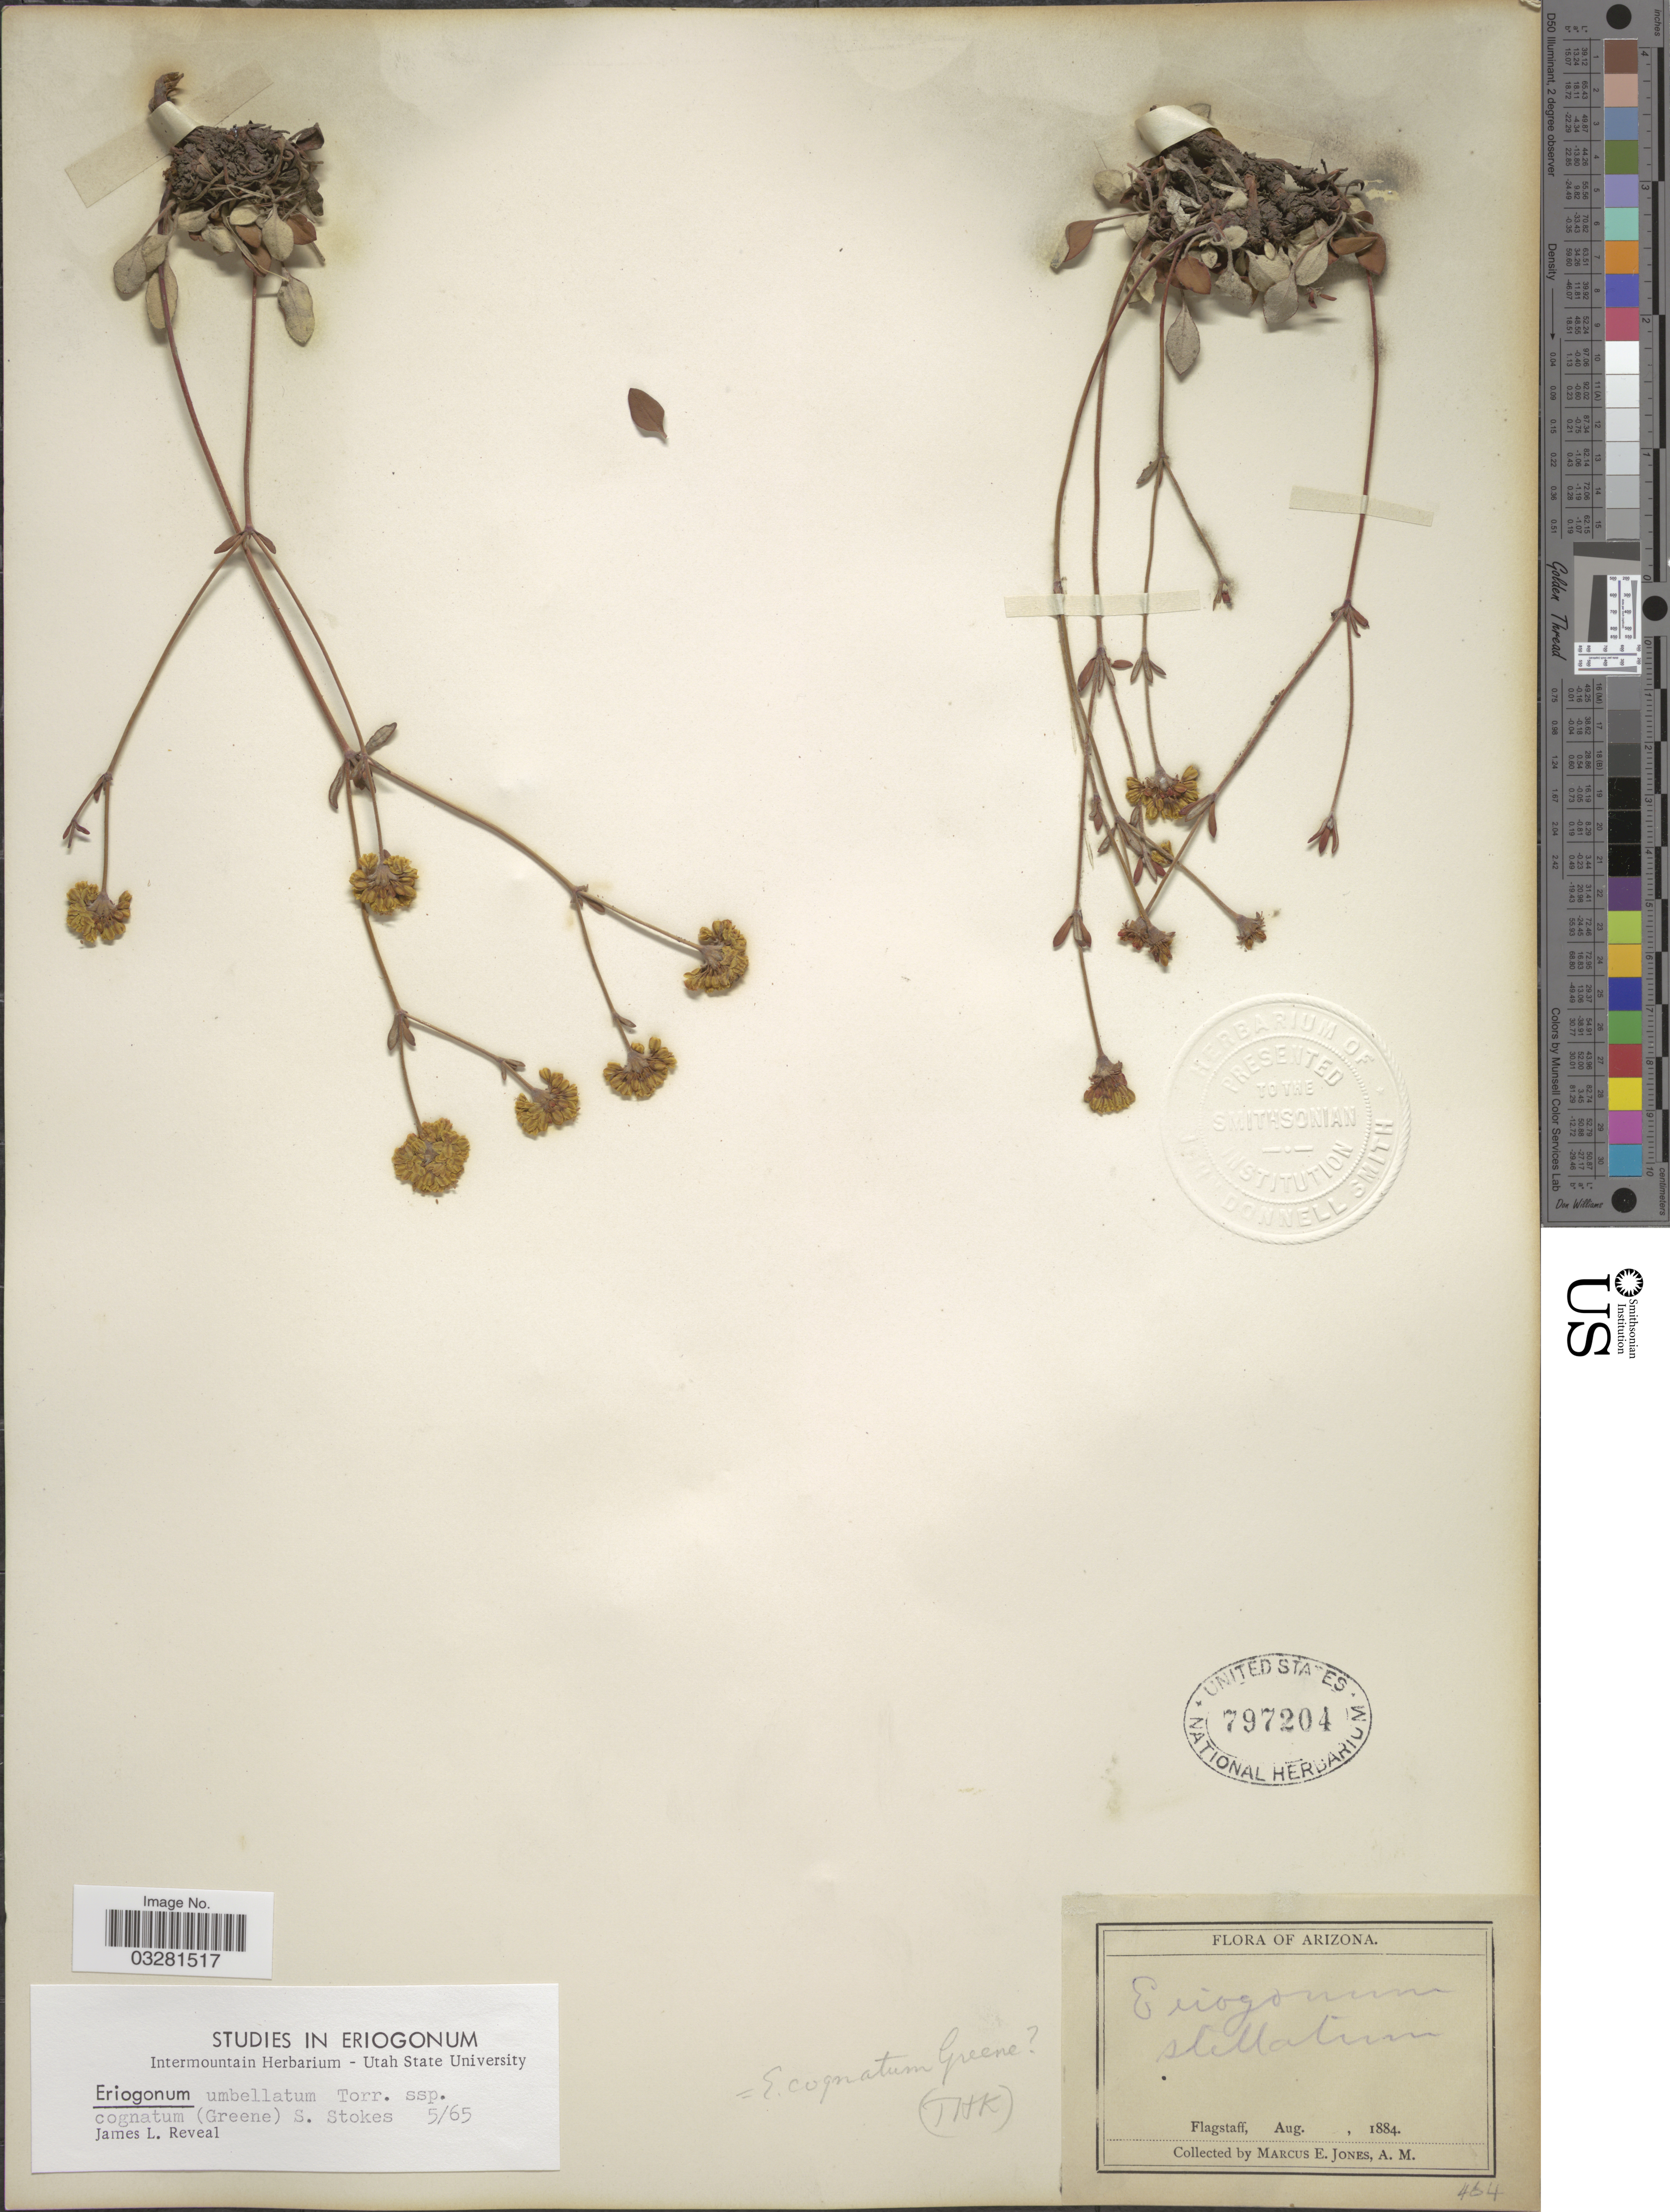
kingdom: Plantae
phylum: Tracheophyta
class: Magnoliopsida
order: Caryophyllales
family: Polygonaceae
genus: Eriogonum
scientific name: Eriogonum umbellatum var. cognatum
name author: (Greene) Reveal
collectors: M. E. Jones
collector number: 464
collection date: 1884-08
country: United States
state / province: Arizona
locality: Flagstaff.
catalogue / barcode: US 797204